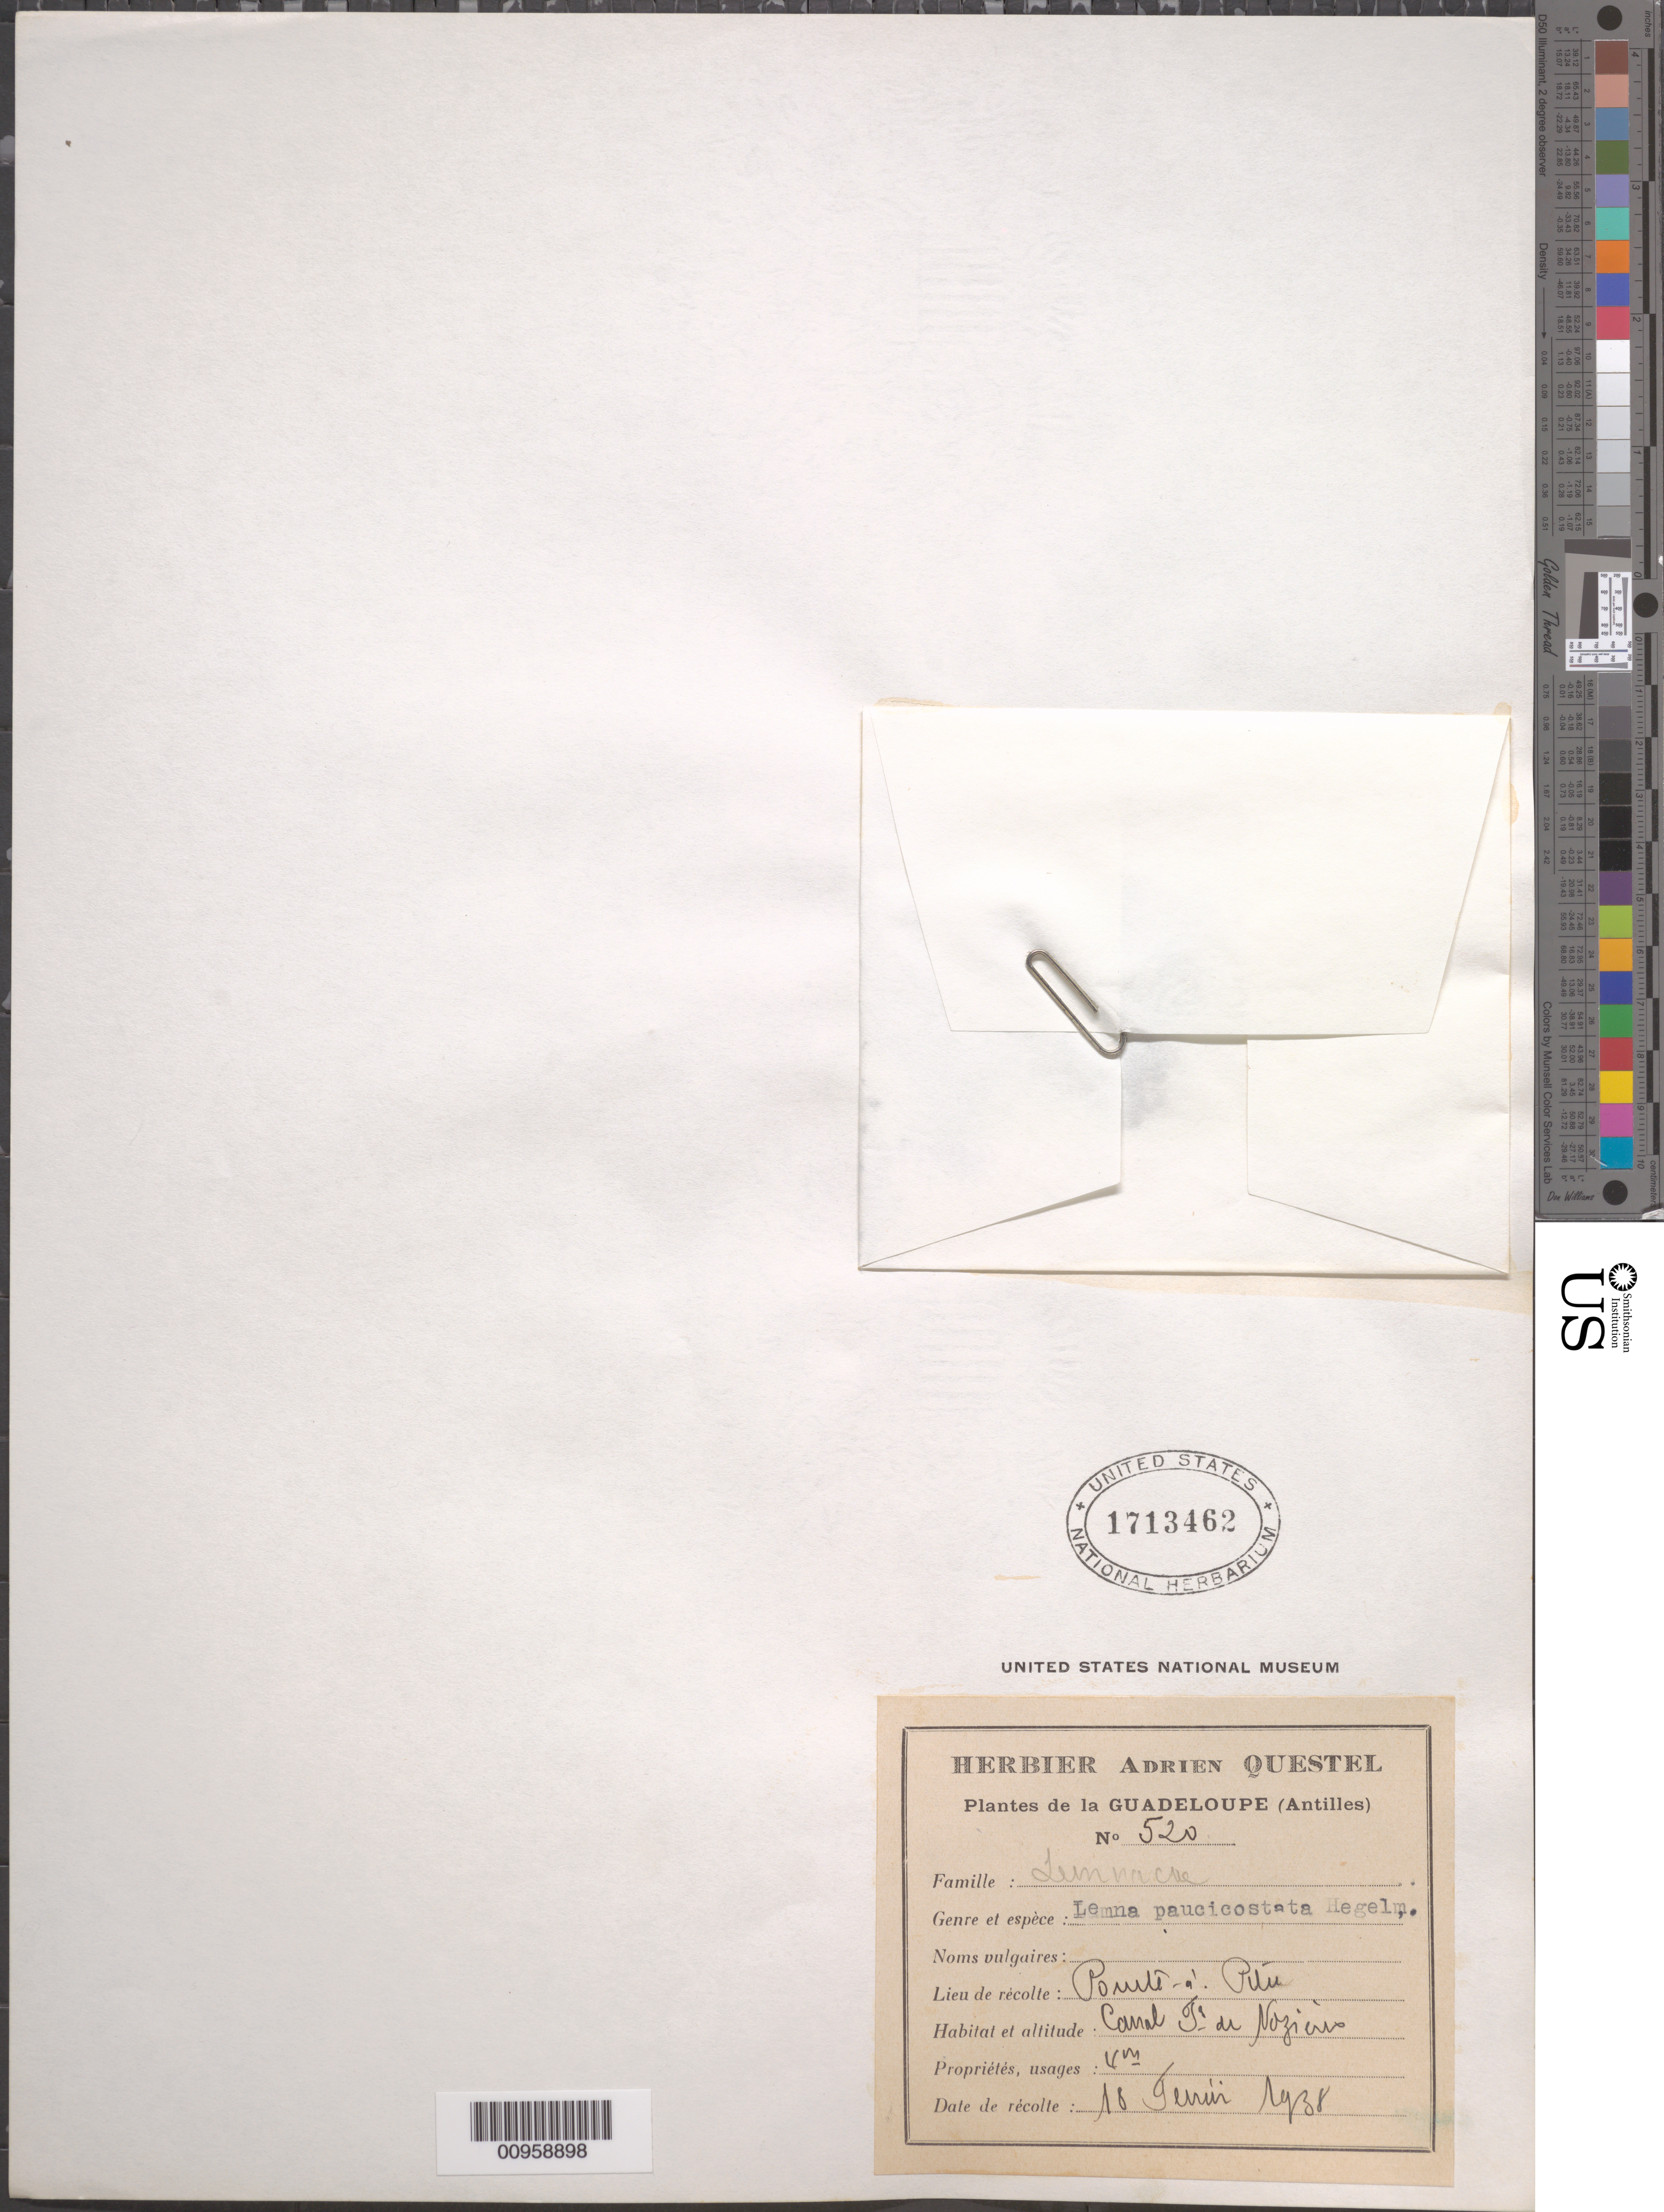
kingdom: Plantae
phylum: Tracheophyta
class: Liliopsida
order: Alismatales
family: Araceae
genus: Lemna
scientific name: Lemna aequinoctialis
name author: Welw.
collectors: A. Questel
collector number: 520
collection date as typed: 18 Feb 1938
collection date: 1938-02-18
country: Guadeloupe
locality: Pointe à Pitre, Canal "Ft. de Nozieres"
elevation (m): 4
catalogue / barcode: US 1713462